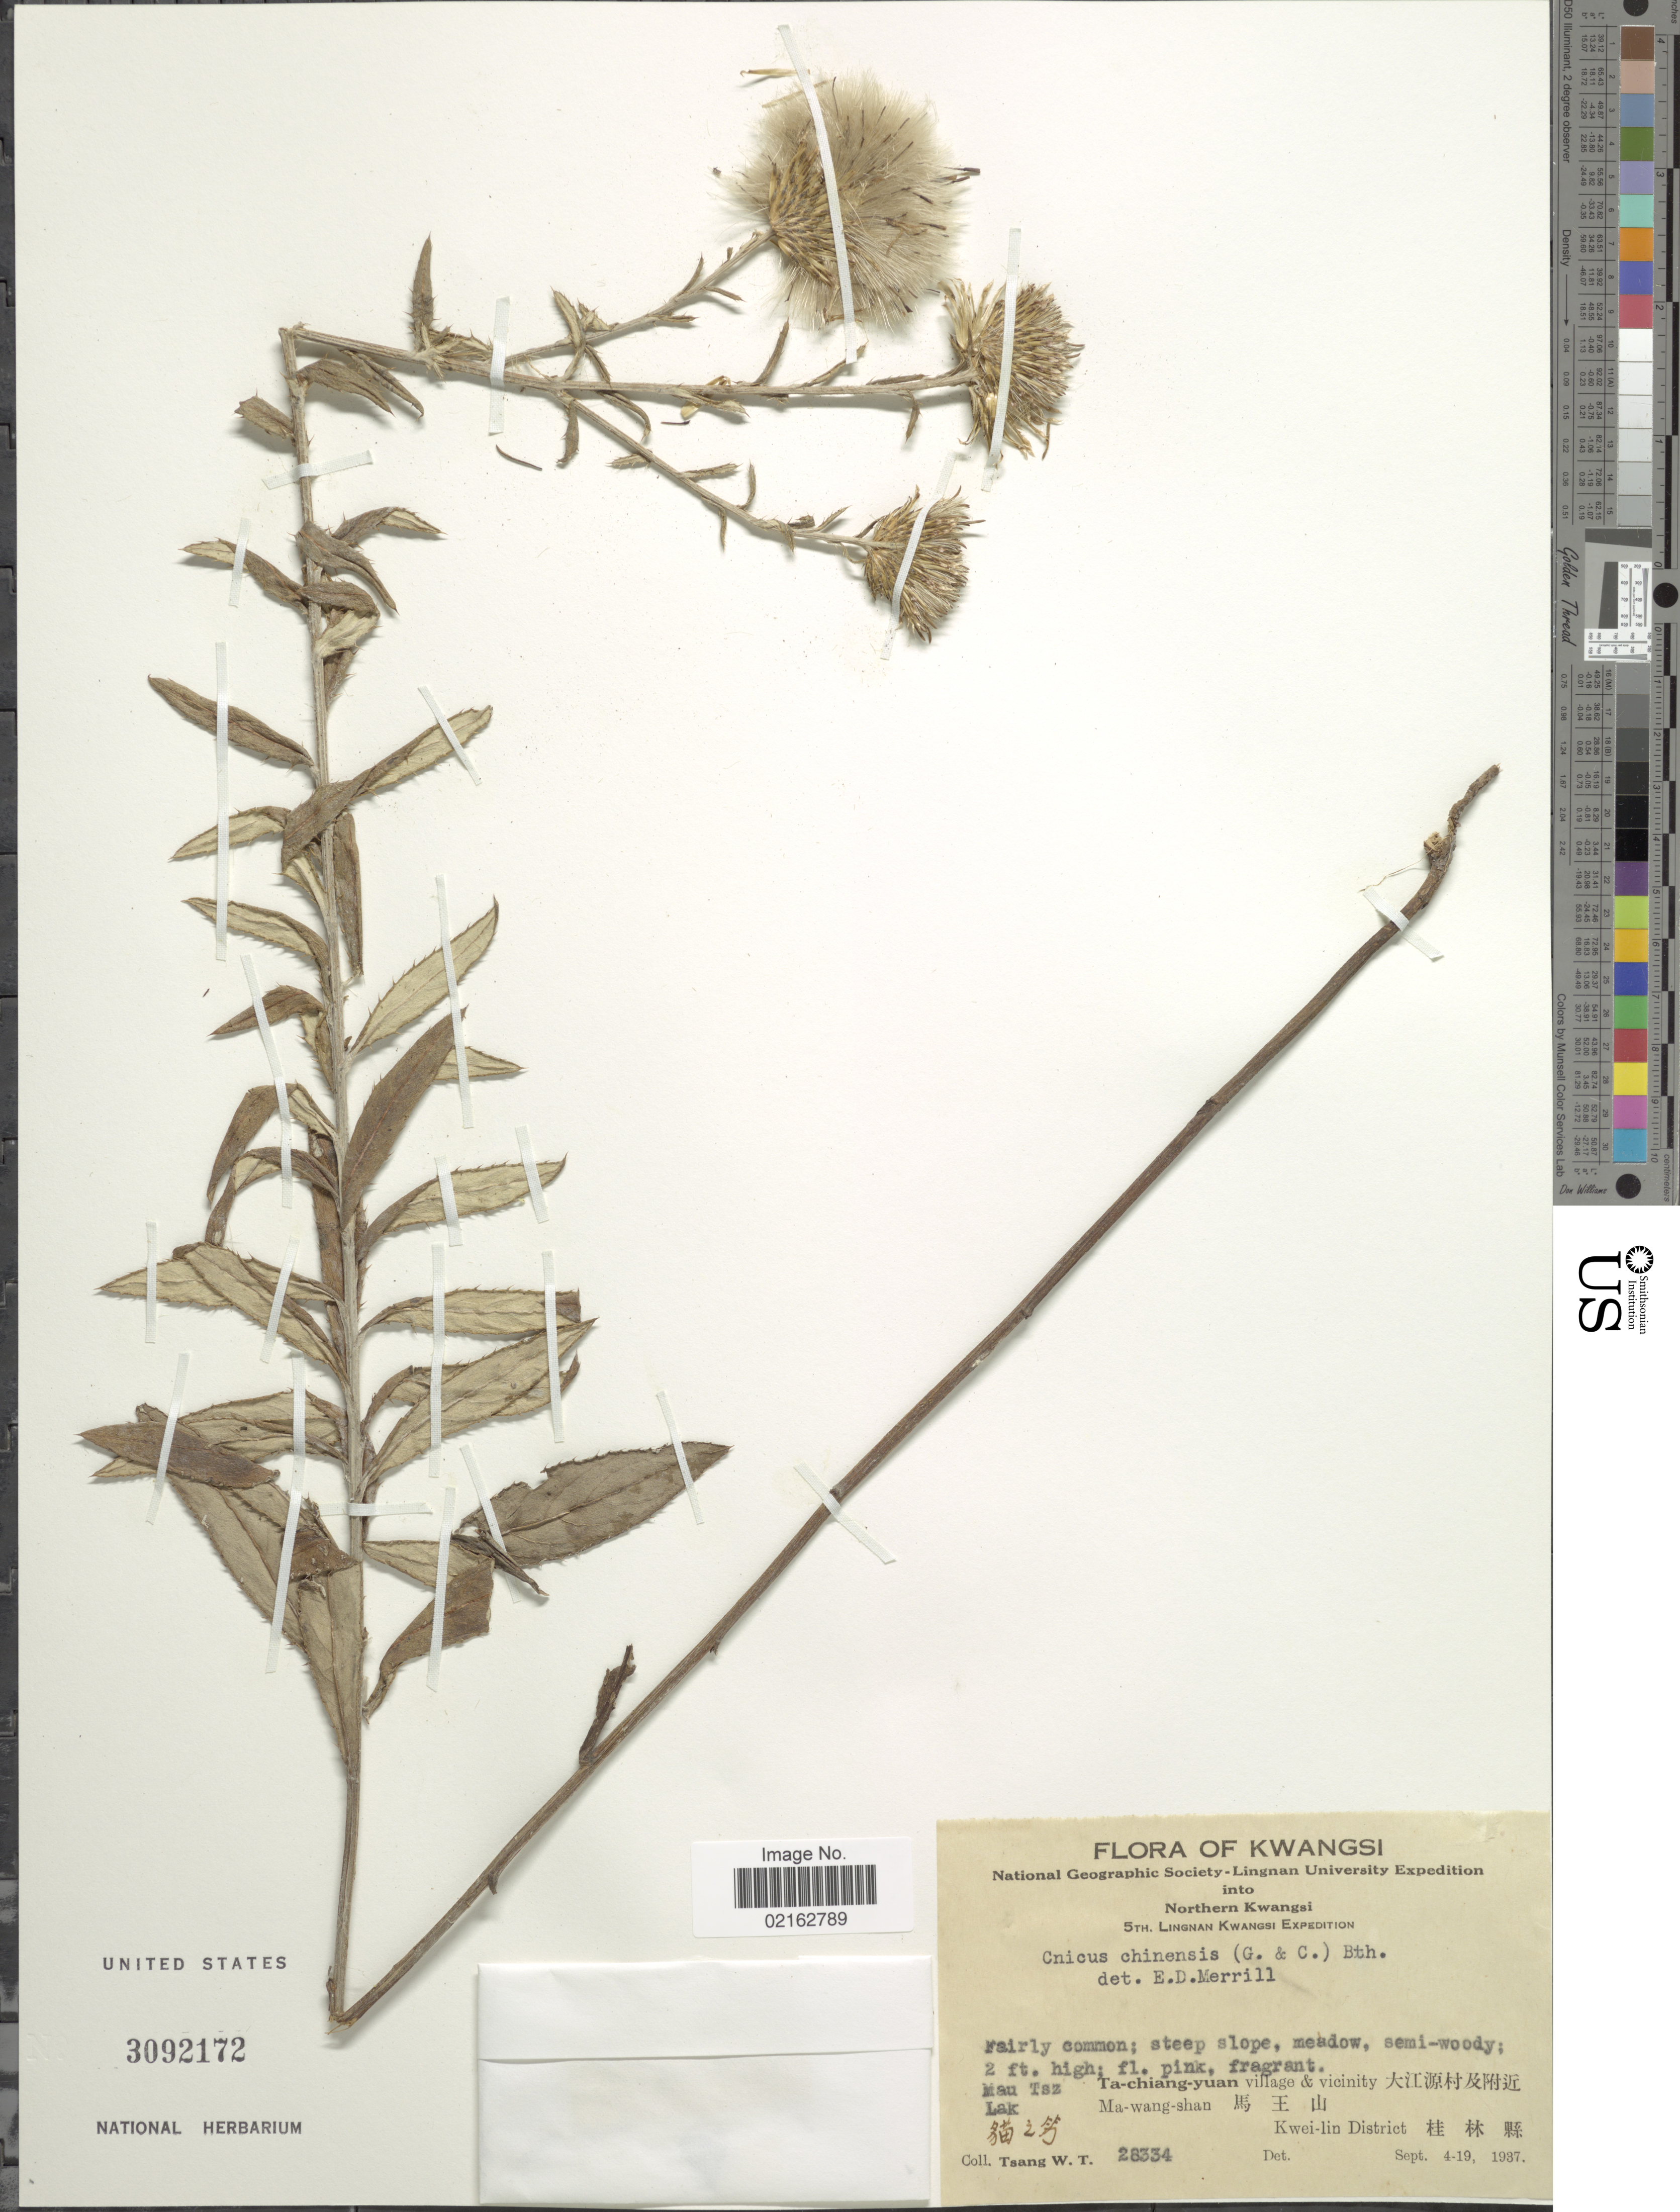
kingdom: Plantae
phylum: Tracheophyta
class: Magnoliopsida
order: Asterales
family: Asteraceae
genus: Cirsium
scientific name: Cirsium lineare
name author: (Thunb.) Sch. Bip.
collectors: W. T. Tsang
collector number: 28334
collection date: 1937-09-04/1937-09-19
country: China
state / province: Guangxi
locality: Kwangsi. Lingnan Kwangsi. Ta-chiang-yuan village & vicinity X. Ma-wang-shan X. Kwei-lin District X. Man Taz Lak X.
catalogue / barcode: US 3092172